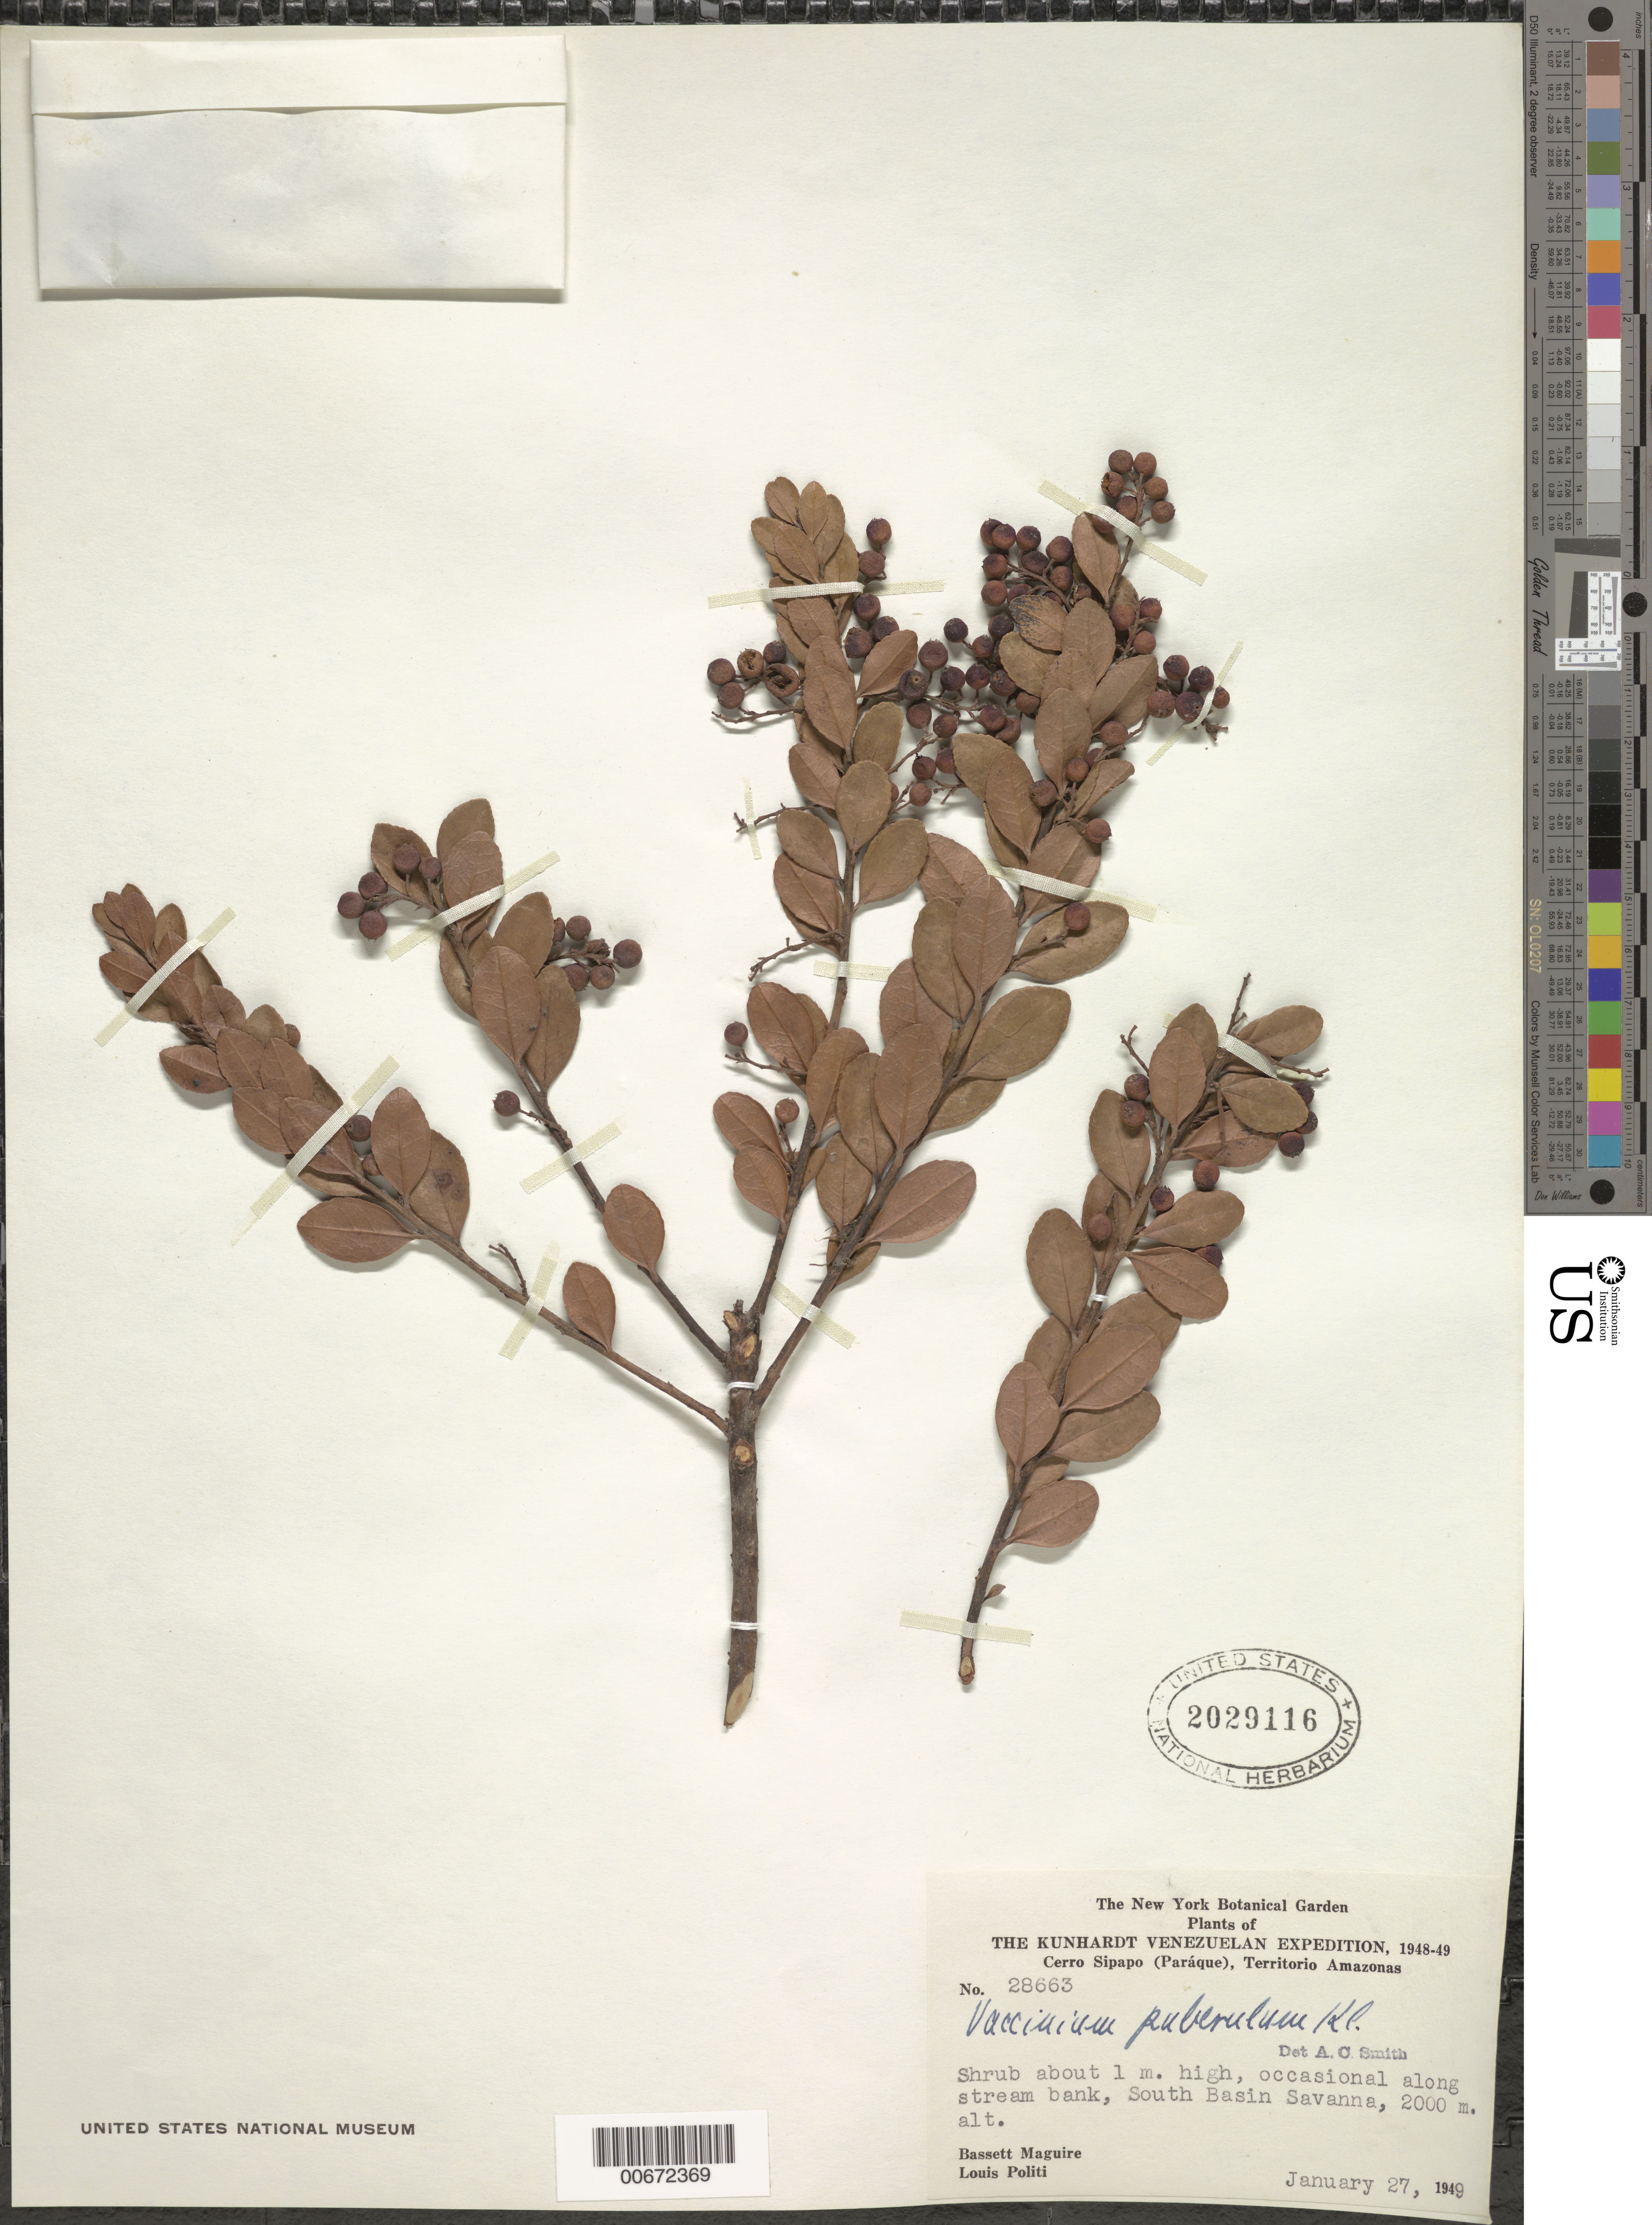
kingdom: Plantae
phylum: Tracheophyta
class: Magnoliopsida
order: Ericales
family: Ericaceae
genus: Vaccinium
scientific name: Vaccinium puberulum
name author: Klotzsch ex Meisn.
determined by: Smith, A. C.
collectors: B. Maguire & L. Politi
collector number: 28663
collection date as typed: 26-Jan-49 to 28-Jan-49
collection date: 1949-01-26/1949-01-28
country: Venezuela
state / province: Amazonas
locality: Cerro Sipapo (Paráque), South Basin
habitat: Savanna, along stream bank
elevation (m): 2000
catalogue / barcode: US 2029116